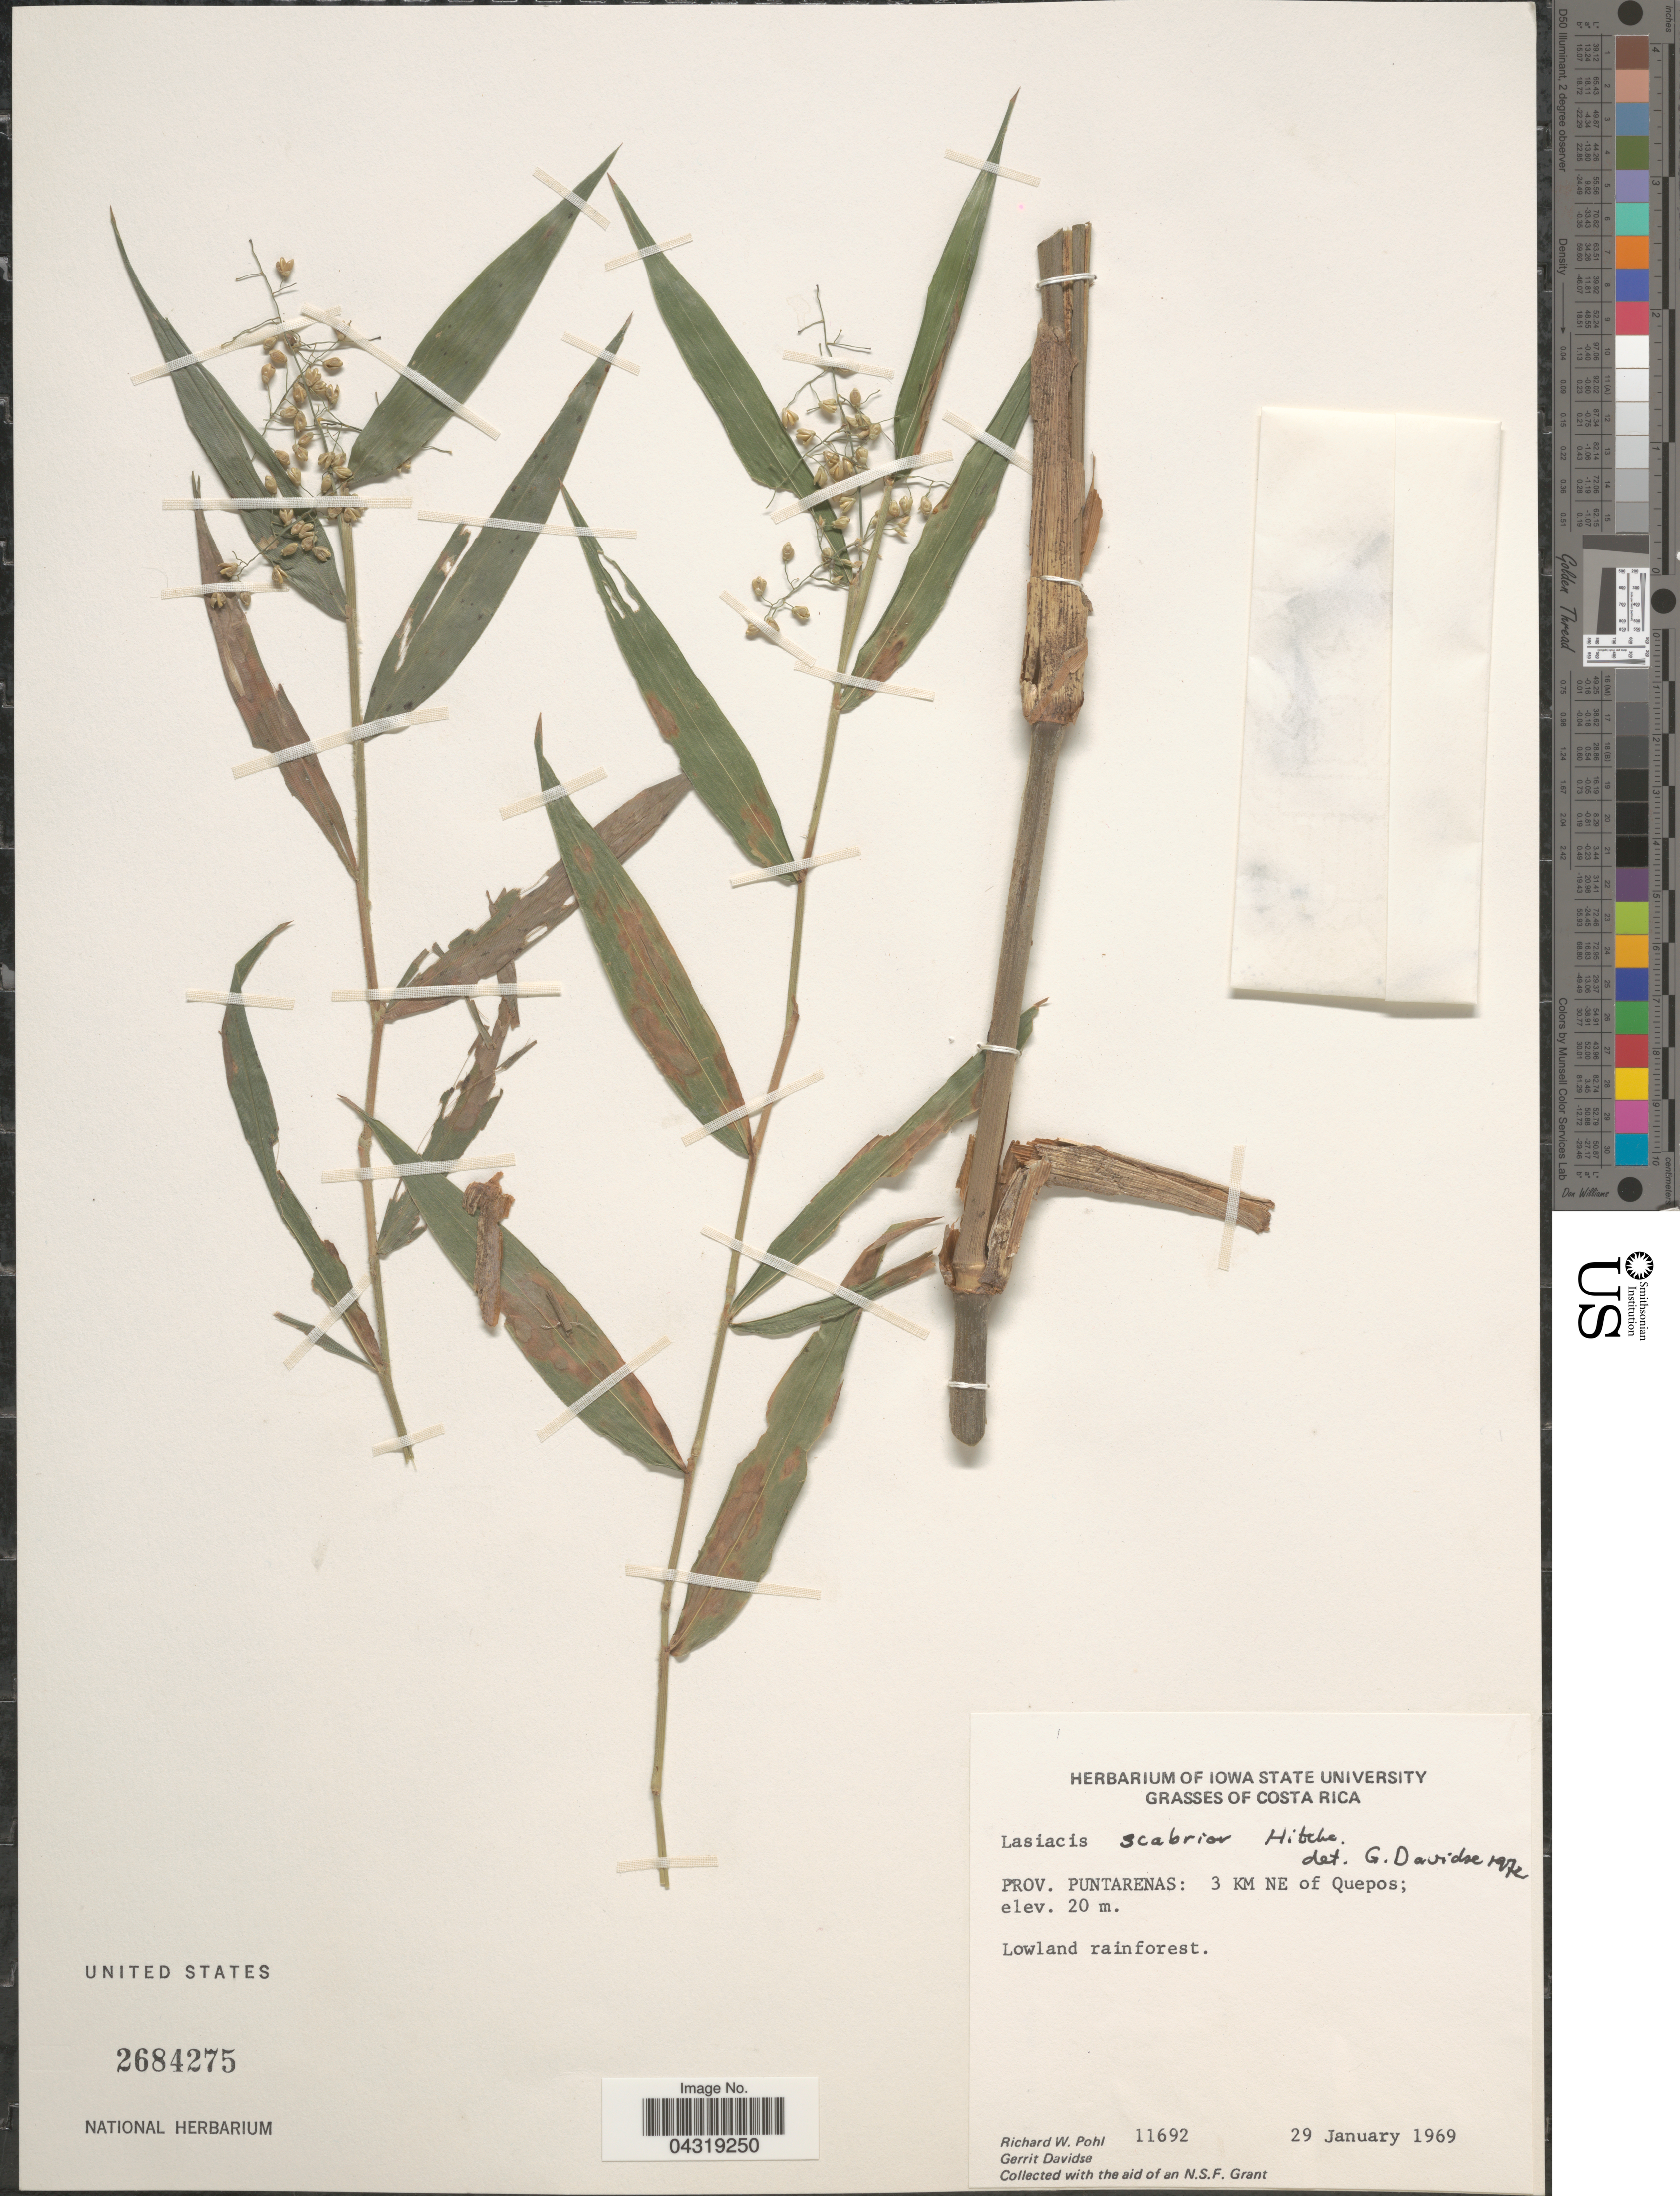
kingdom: Plantae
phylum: Tracheophyta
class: Liliopsida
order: Poales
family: Poaceae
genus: Lasiacis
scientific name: Lasiacis scabrior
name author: Hitchc.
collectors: R. W. Pohl & G. Davidse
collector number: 11692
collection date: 1969-01-29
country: Costa Rica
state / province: Puntarenas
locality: Prov. Puntarenas: 3 KM NE of Quepos.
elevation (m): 20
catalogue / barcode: US 2684275